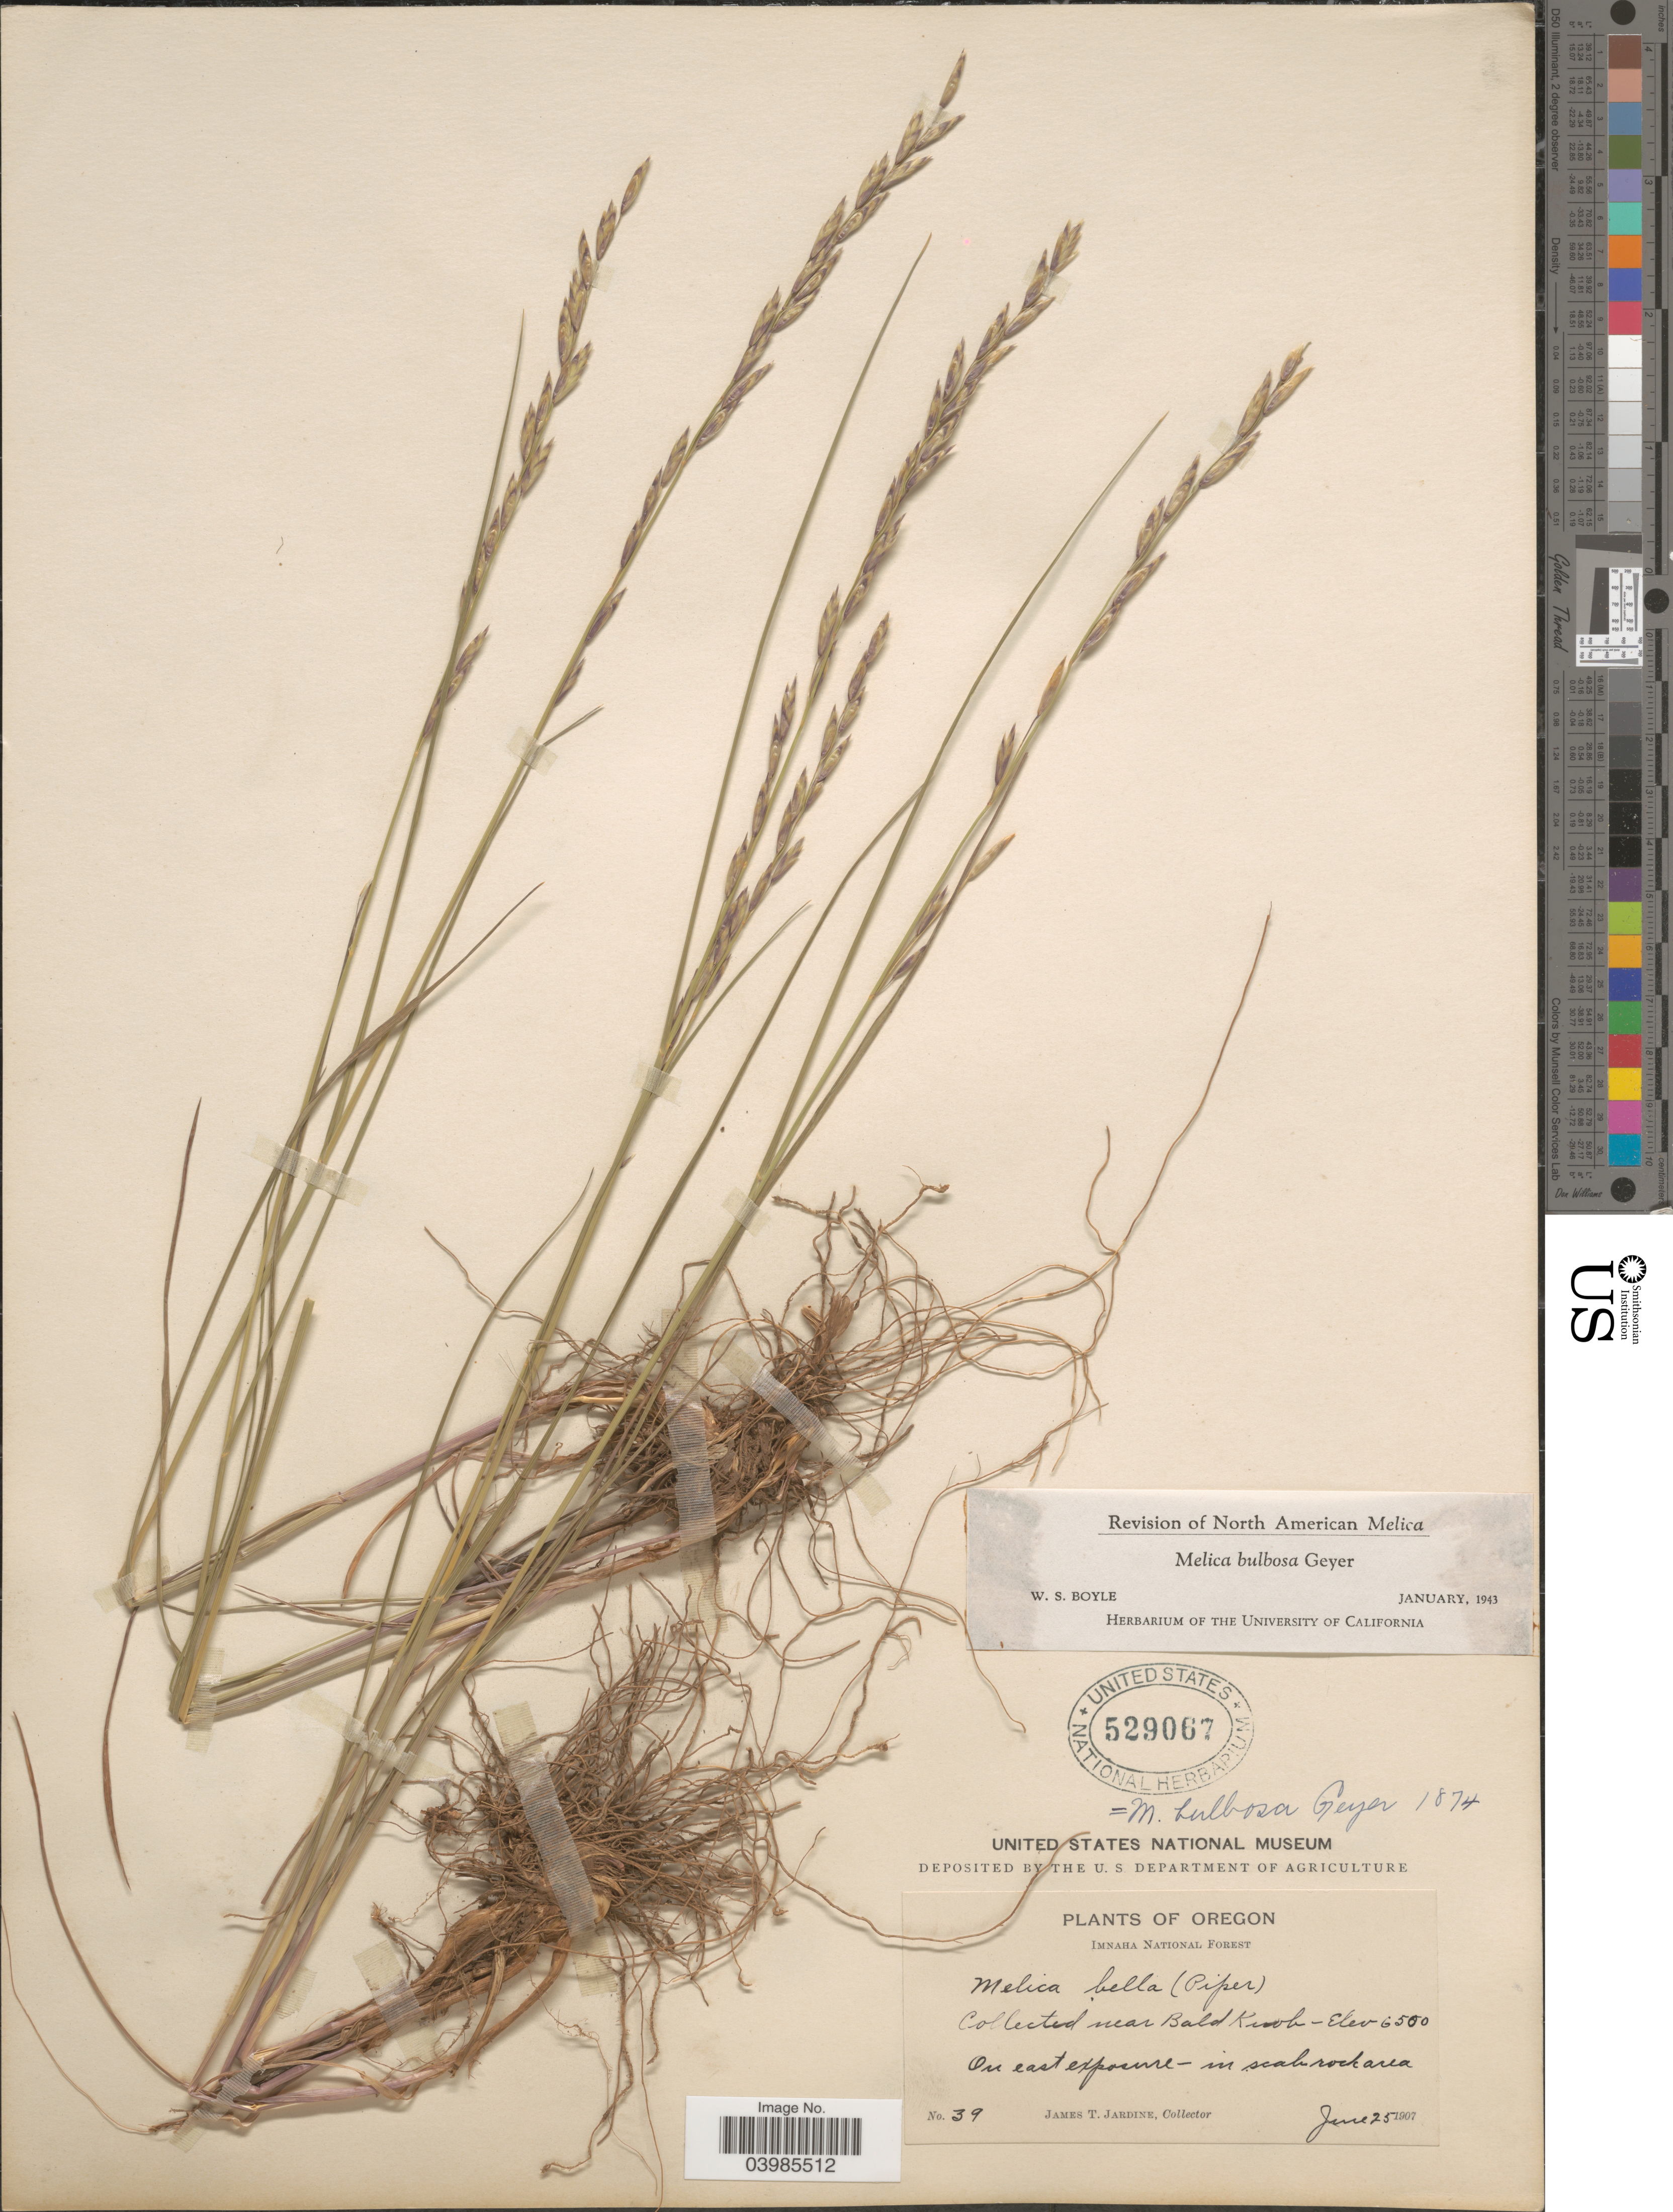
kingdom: Plantae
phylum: Tracheophyta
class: Liliopsida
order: Poales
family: Poaceae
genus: Melica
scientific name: Melica bulbosa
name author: Geyer ex Porter & J.M. Coult.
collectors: J. T. Jardine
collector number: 39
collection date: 1907-06-25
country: United States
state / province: Oregon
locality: Imnaha National Forest. Near Bald Knob.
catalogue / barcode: US 529067